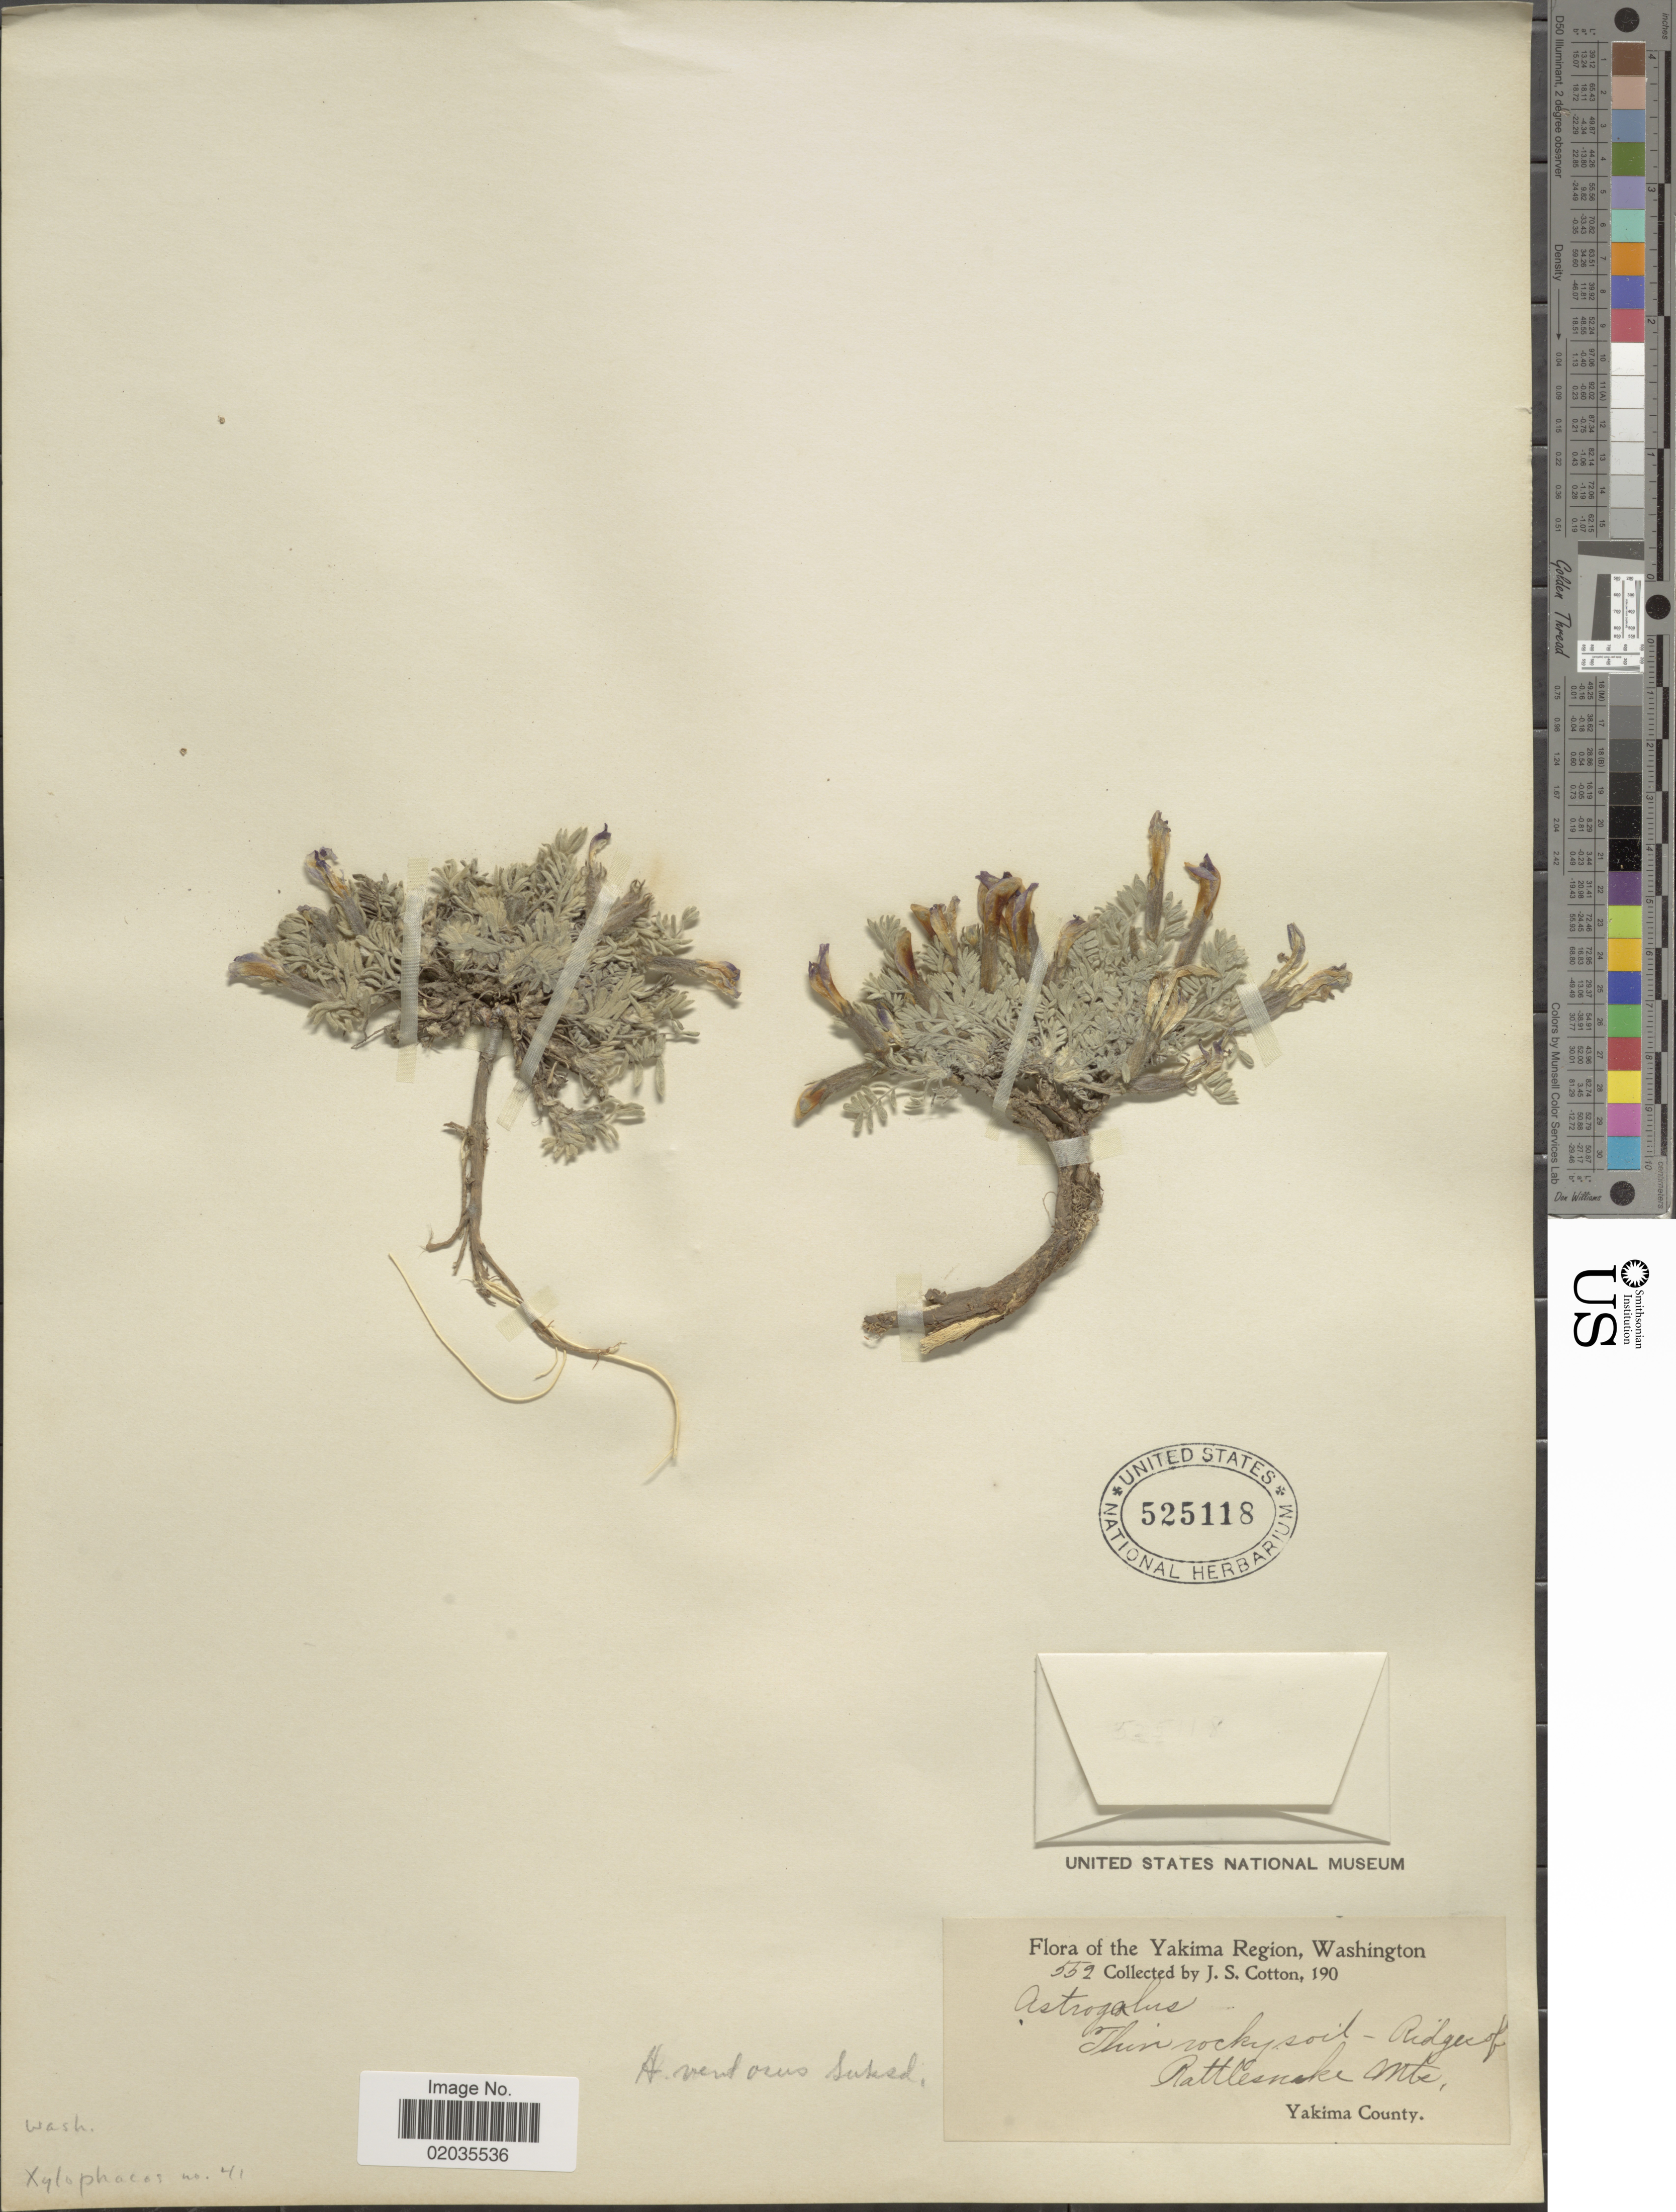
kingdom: Plantae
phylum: Tracheophyta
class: Magnoliopsida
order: Fabales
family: Fabaceae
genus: Astragalus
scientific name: Astragalus ventosus Suksd. & Rydb. nom. nud.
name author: Suksd. & Rydb.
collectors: J. S. Cotton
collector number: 552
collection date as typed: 190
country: United States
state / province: Washington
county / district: Yakima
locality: Yakima Region. Ridges of Rattlesnake Mts. Yakima County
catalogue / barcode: US 525118